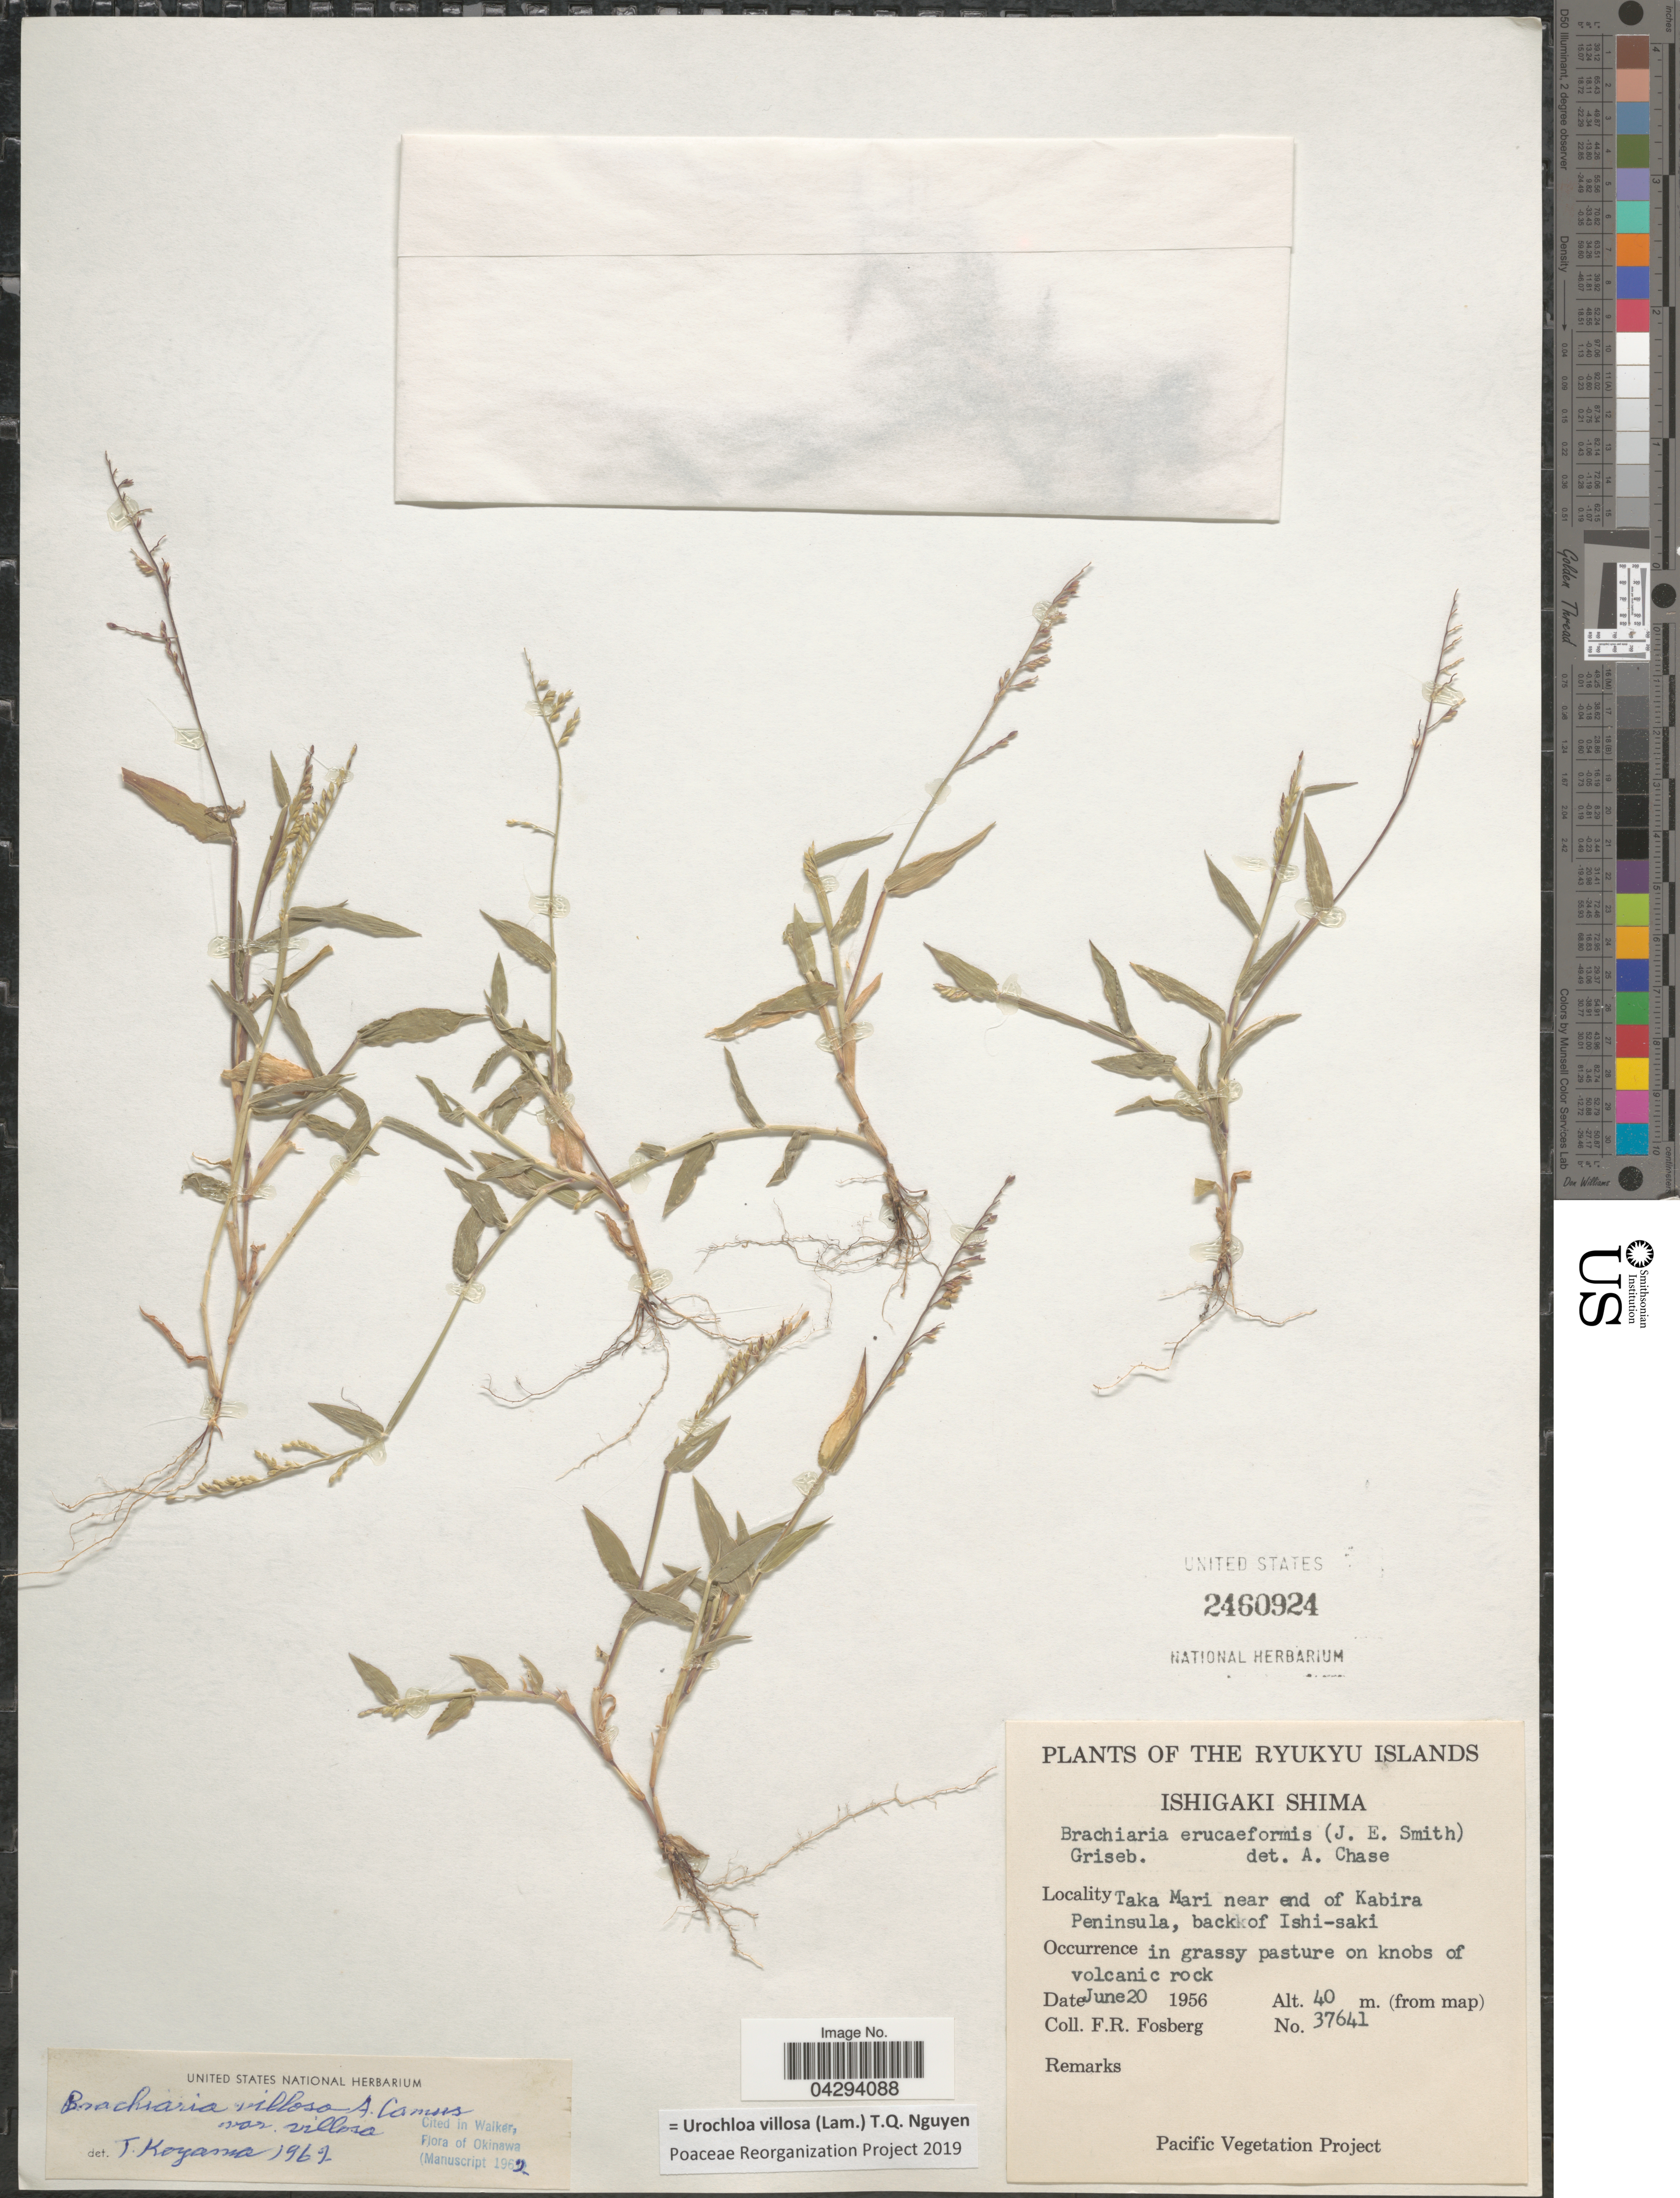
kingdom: Plantae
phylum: Tracheophyta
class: Liliopsida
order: Poales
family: Poaceae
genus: Urochloa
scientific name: Urochloa villosa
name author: (Lam.) T.Q. Nguyen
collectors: F. R. Fosberg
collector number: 37641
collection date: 1956-06-20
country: Japan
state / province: Okinawa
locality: The Ryukyu Islands. Ishigaki Shima. Taka Mari near end of Kabira Peninsula, backof Ishi-saki.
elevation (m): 40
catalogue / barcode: US 2460924